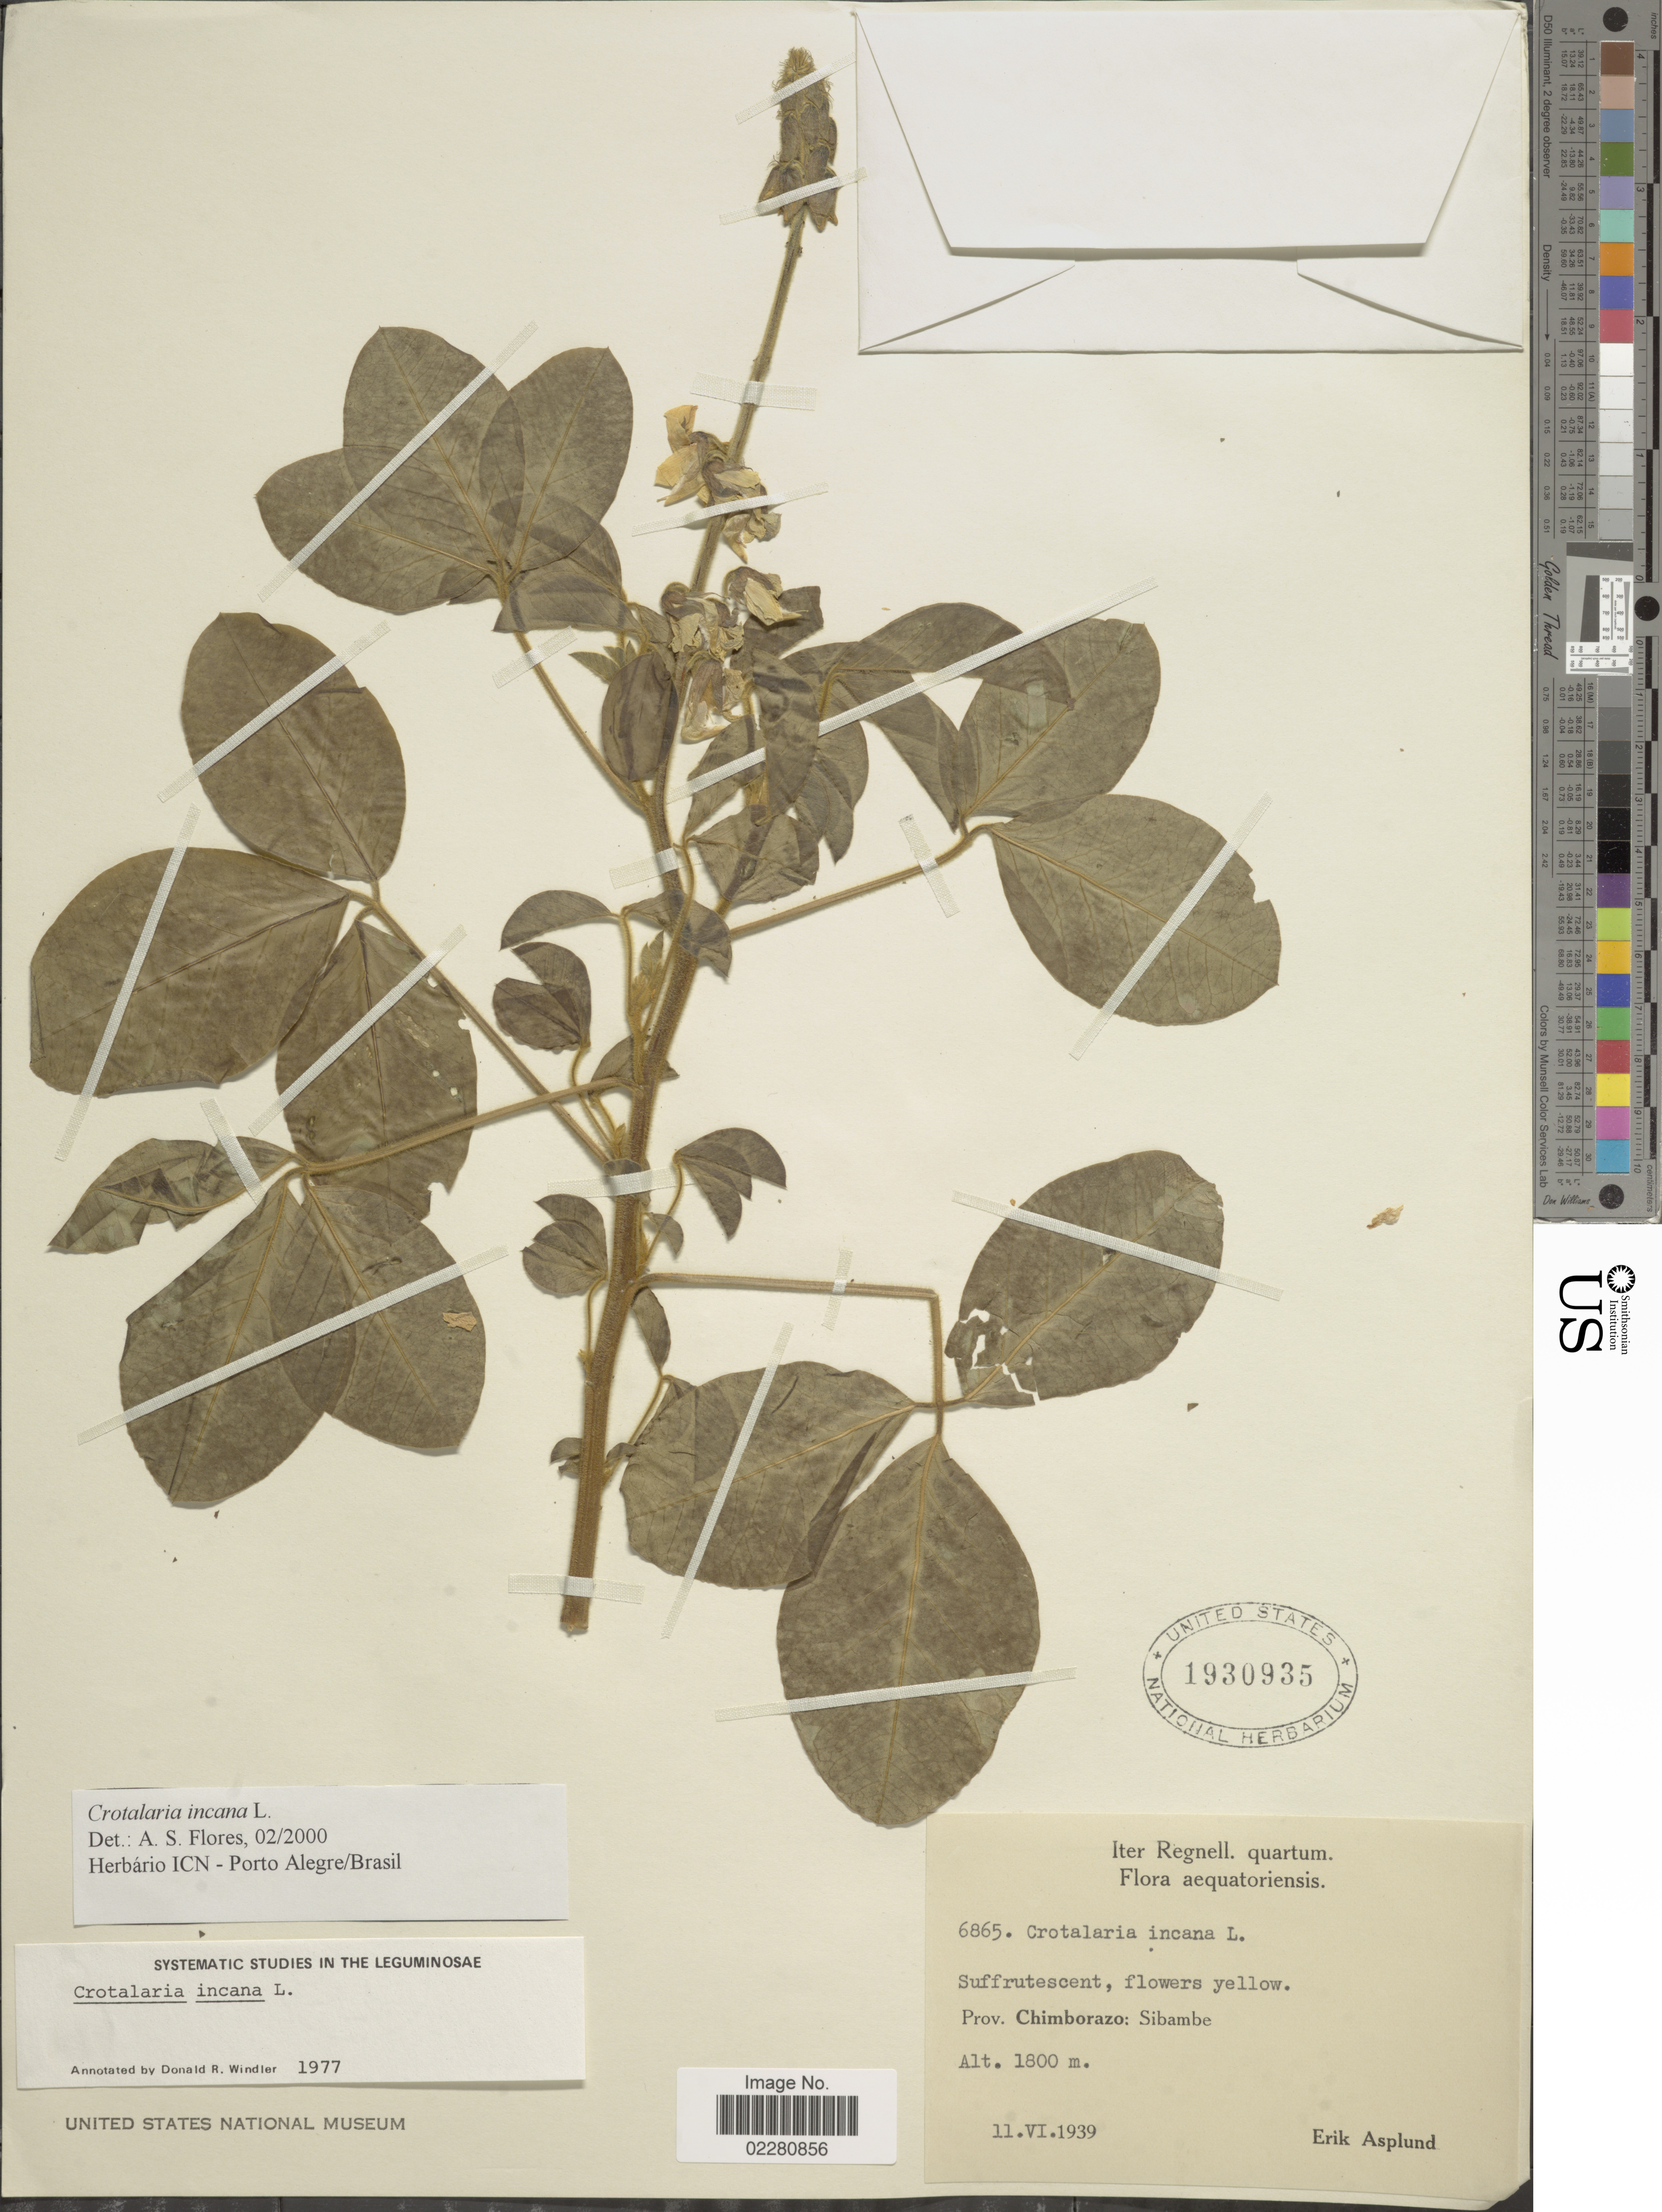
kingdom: Plantae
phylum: Tracheophyta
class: Magnoliopsida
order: Fabales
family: Fabaceae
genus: Crotalaria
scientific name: Crotalaria incana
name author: L.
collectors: E. Asplund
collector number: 6865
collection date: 1939-06-11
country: Ecuador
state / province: Chimborazo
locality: Prov. Chimborazo: Sibambe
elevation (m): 1800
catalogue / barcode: US 1930935